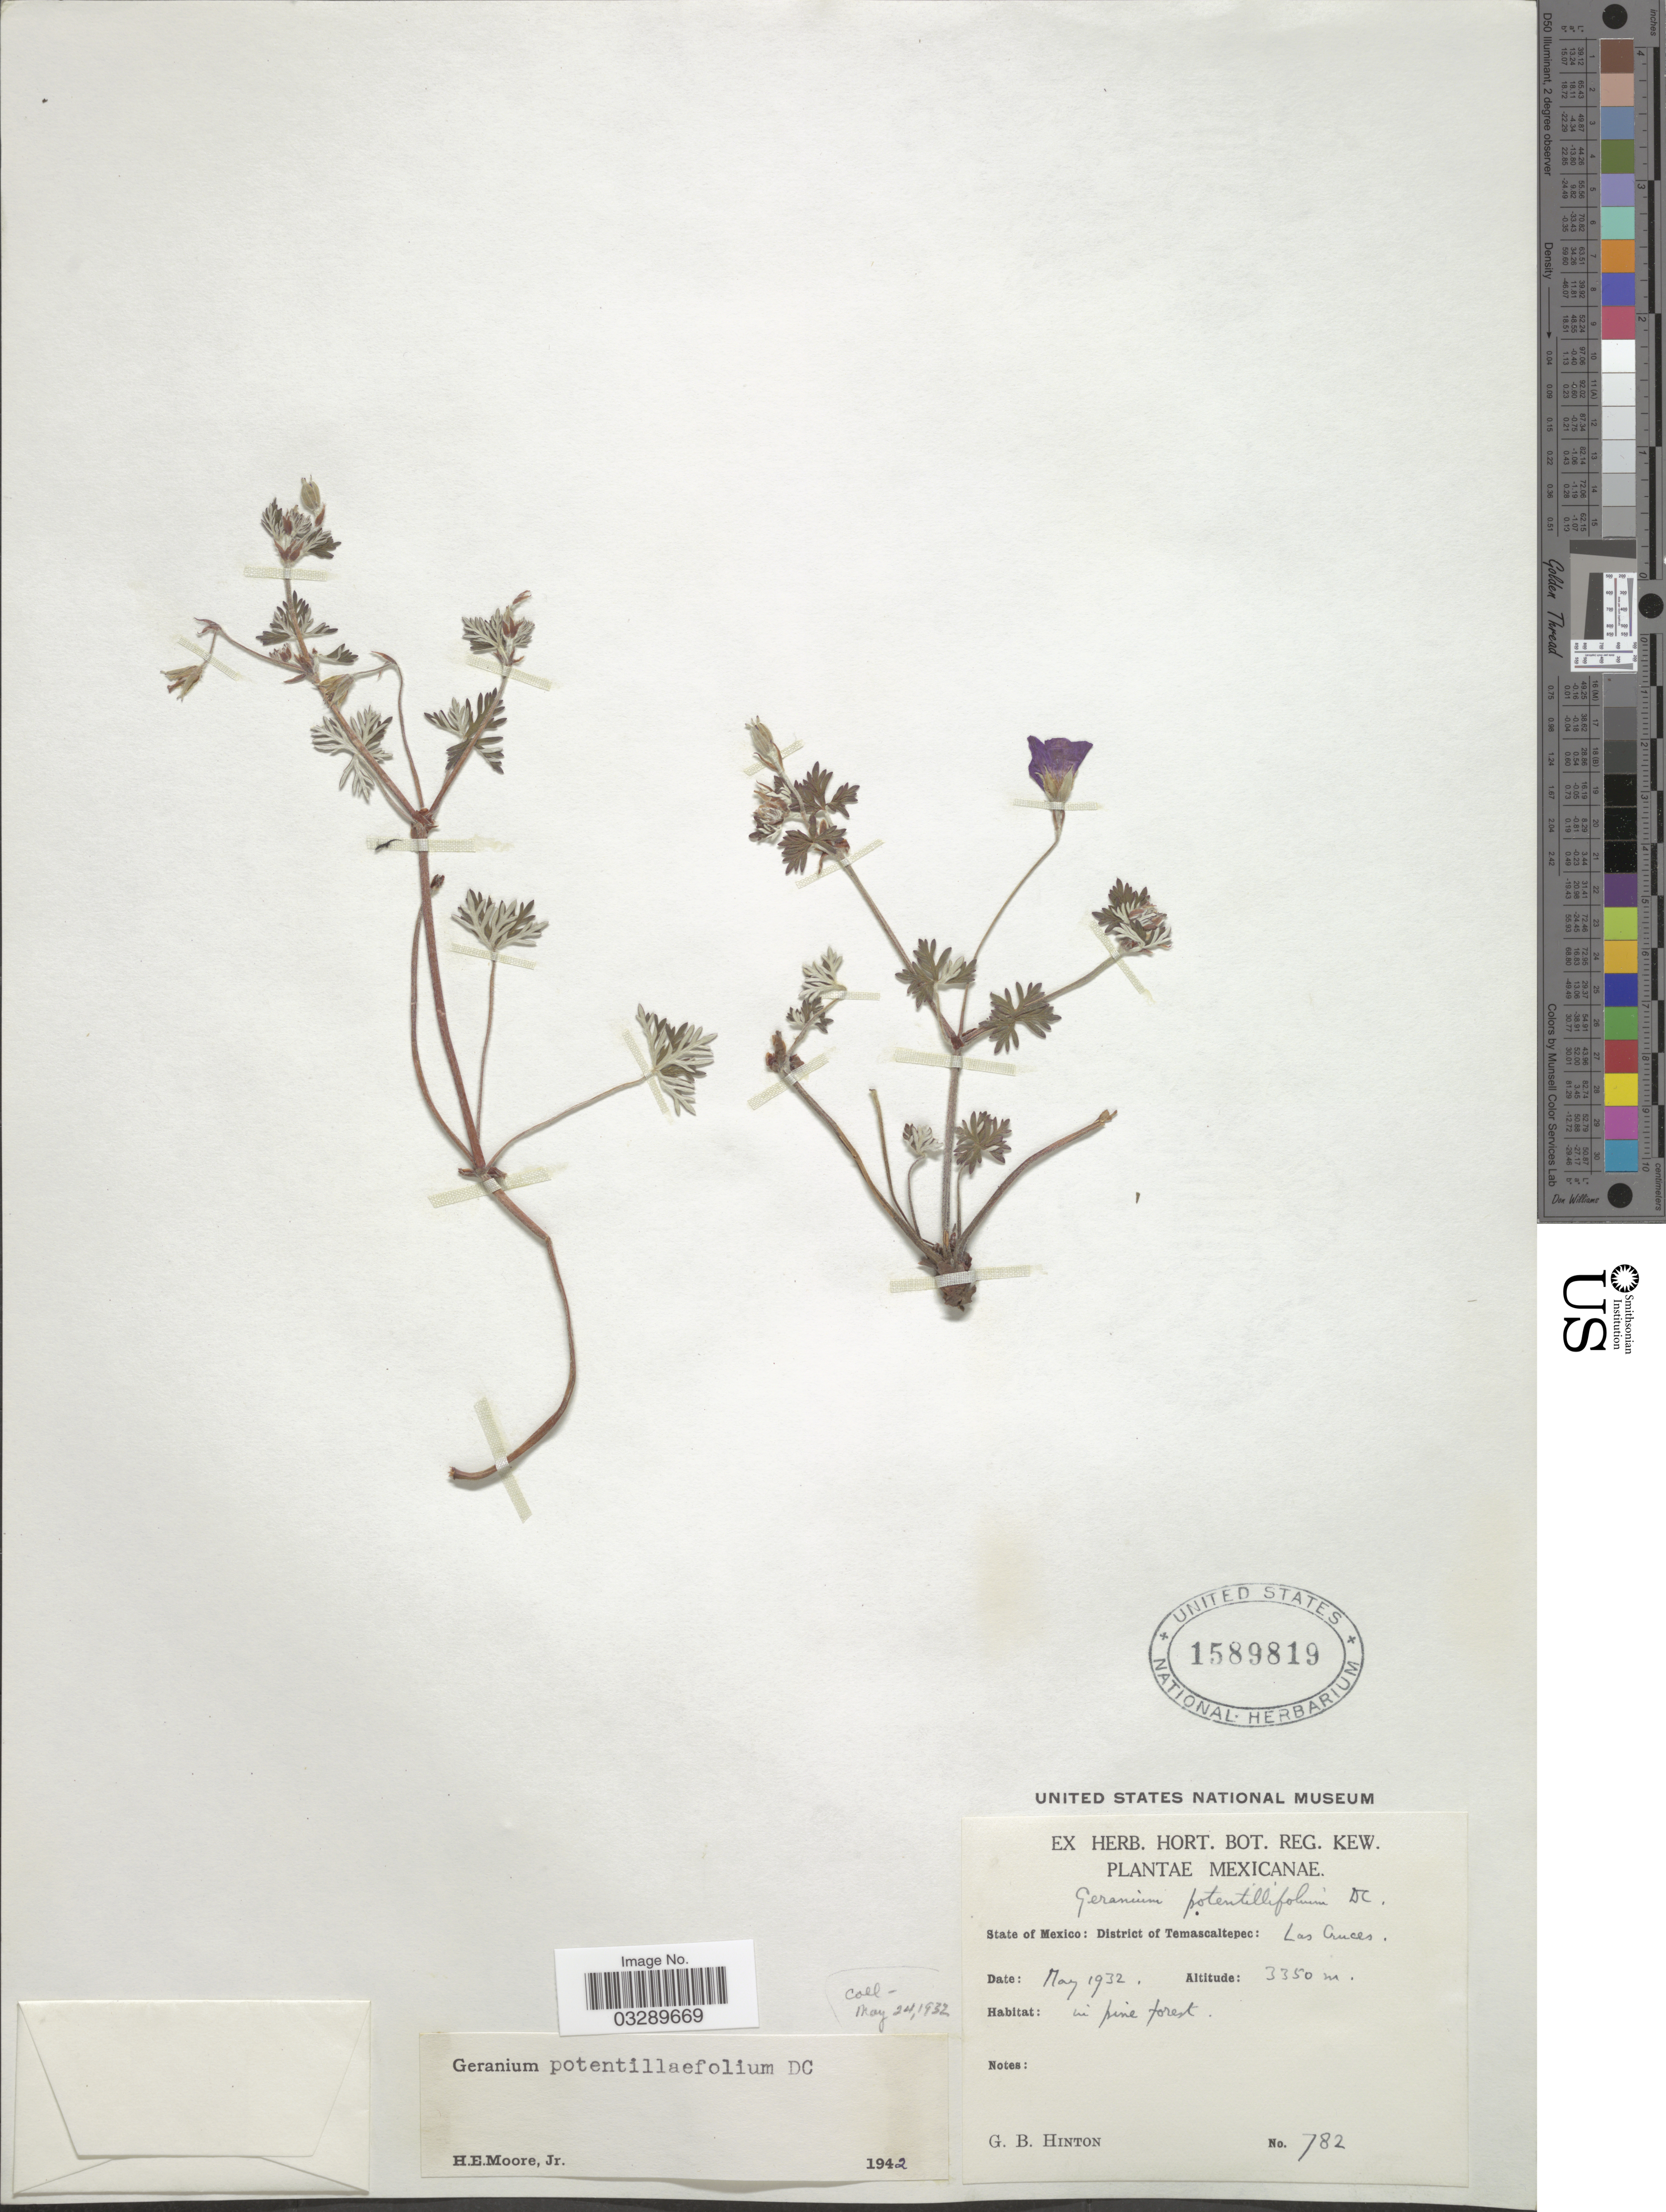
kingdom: Plantae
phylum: Tracheophyta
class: Magnoliopsida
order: Geraniales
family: Geraniaceae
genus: Geranium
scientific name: Geranium pontentillifolium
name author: DC.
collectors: G. B. Hinton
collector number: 782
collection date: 1932-05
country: Mexico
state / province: México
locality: District of Temascaltepec: Las Cruces.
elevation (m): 3350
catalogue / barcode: US 1589819